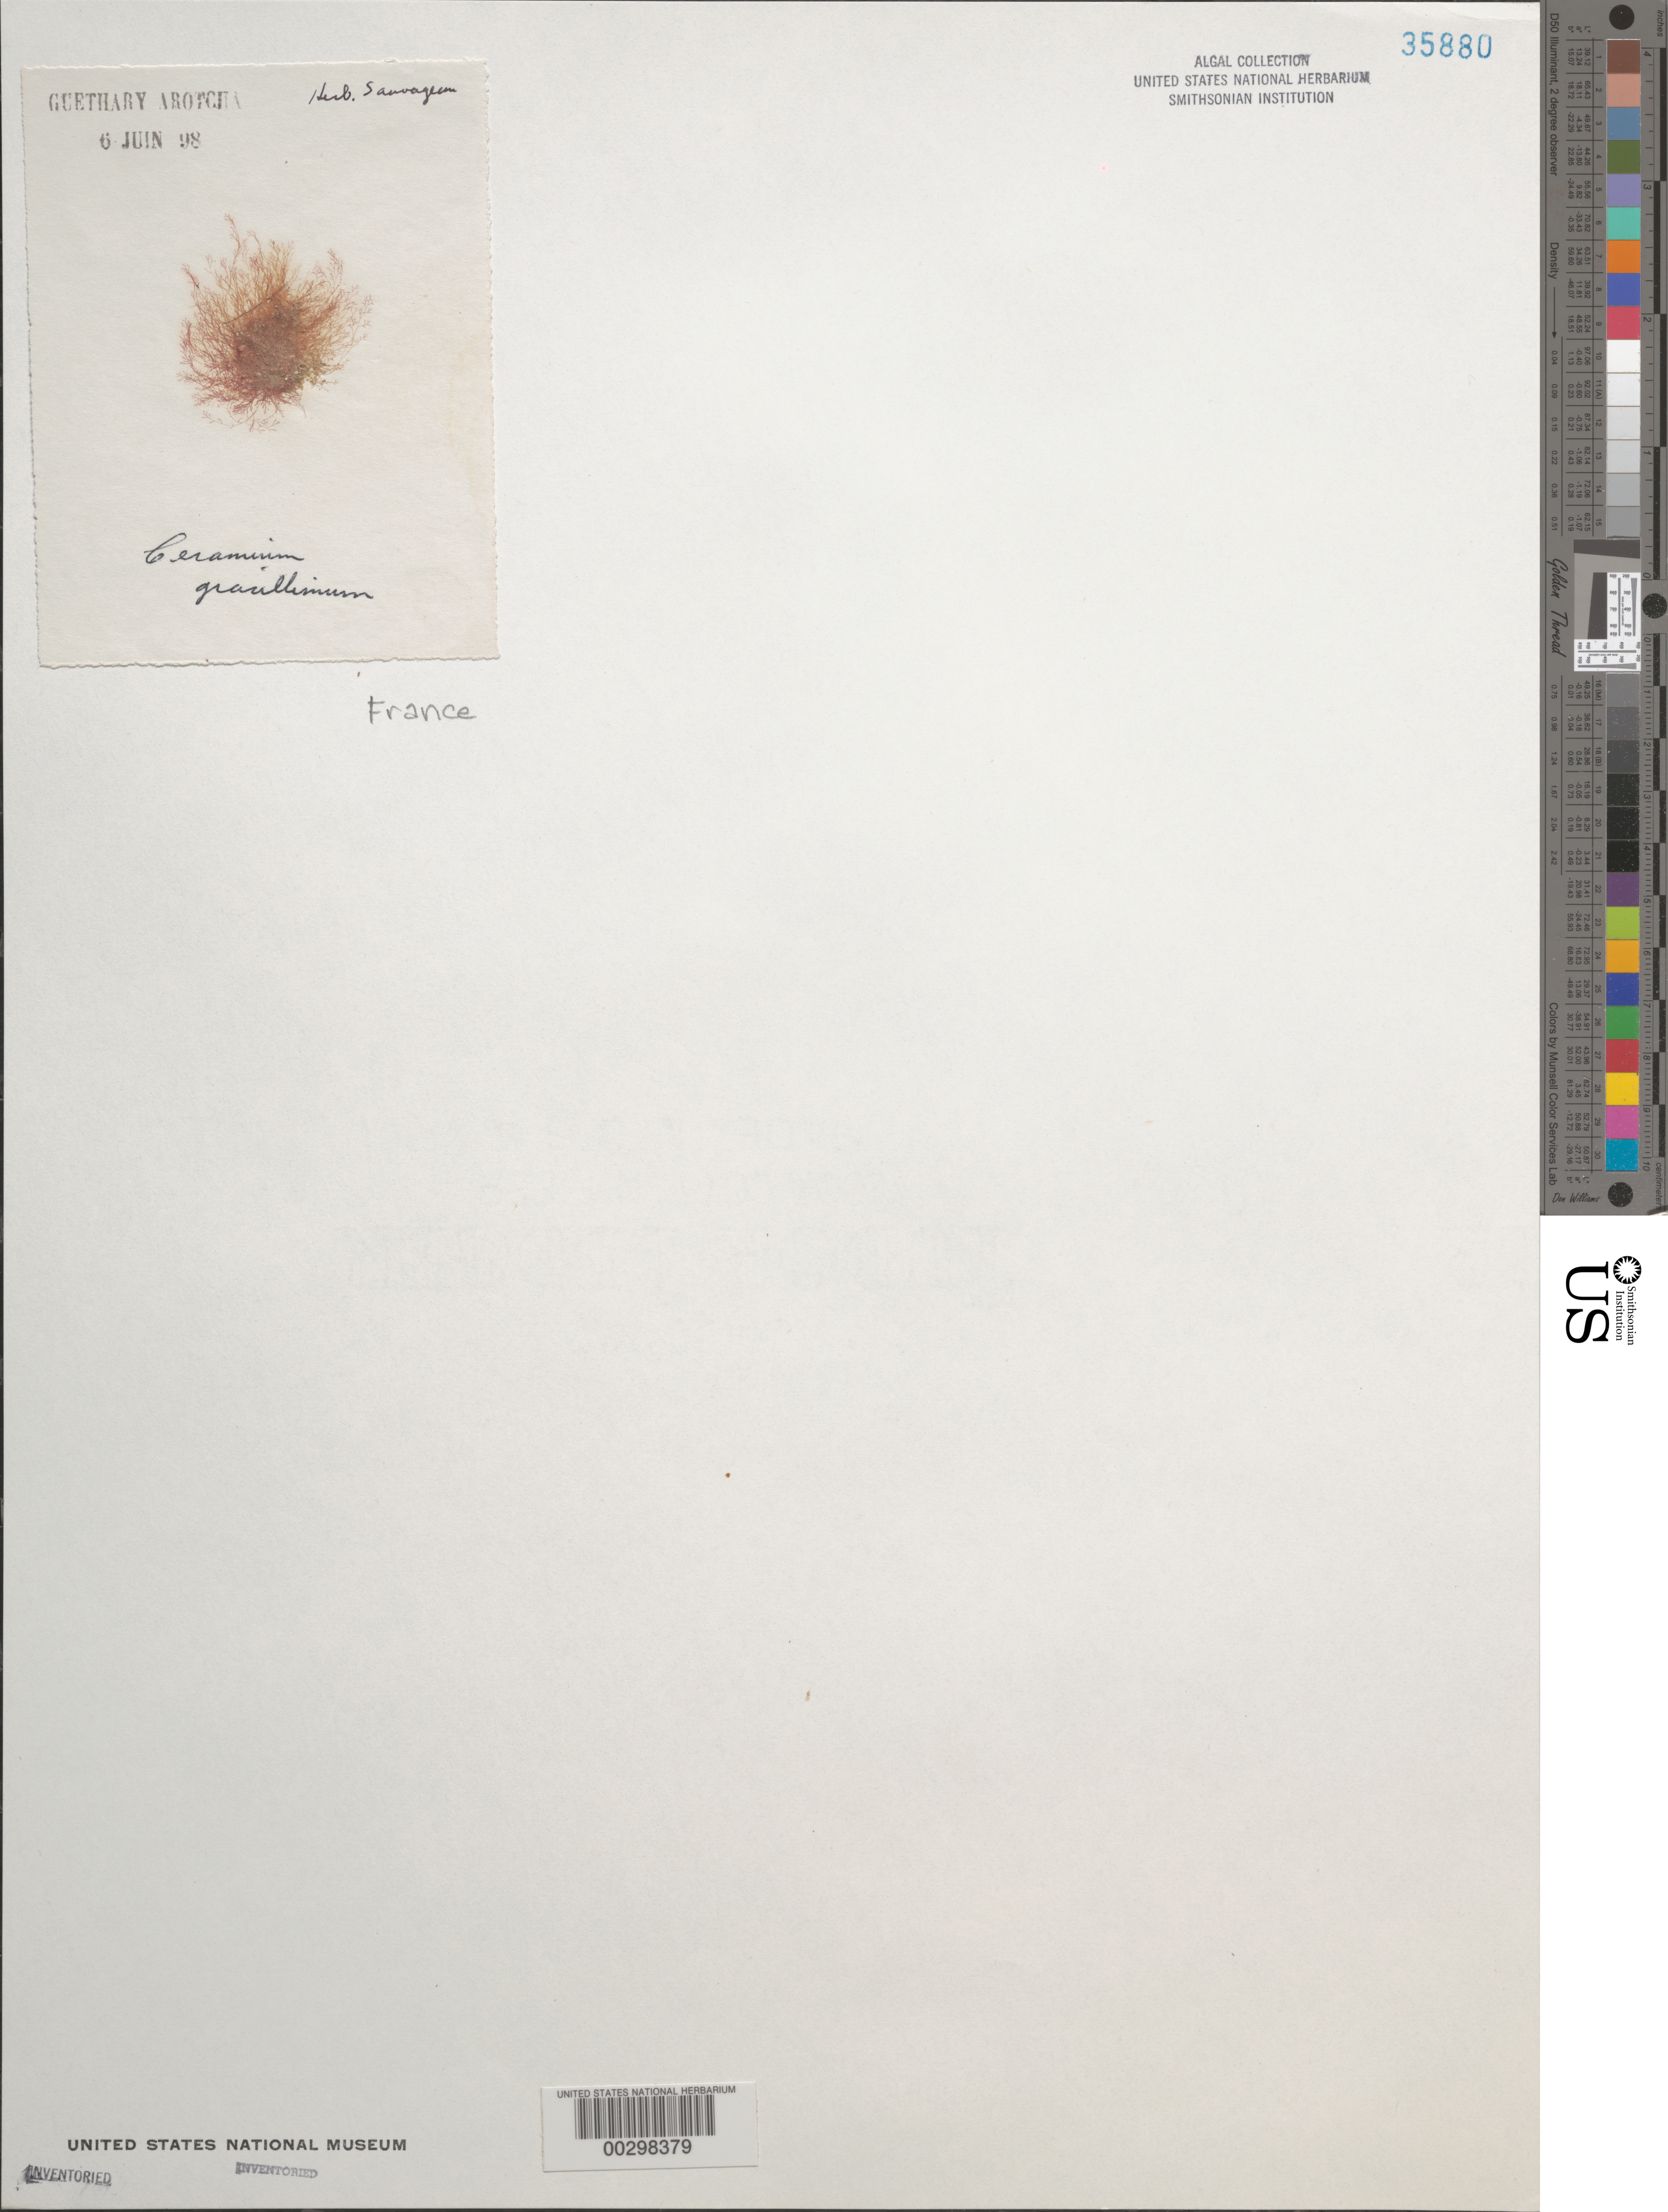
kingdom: Plantae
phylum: Rhodophyta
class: Florideophyceae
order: Ceramiales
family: Ceramiaceae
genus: Ceramium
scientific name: Ceramium gracilliferum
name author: Griffiths & Harvey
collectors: C. Sauvageau (herbarium)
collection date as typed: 06 Jun 1898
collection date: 1898-06-06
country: France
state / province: Nouvelle-Aquitaine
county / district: Pyrénées-Atlantiques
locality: Guethary Arotcha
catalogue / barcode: US 35880